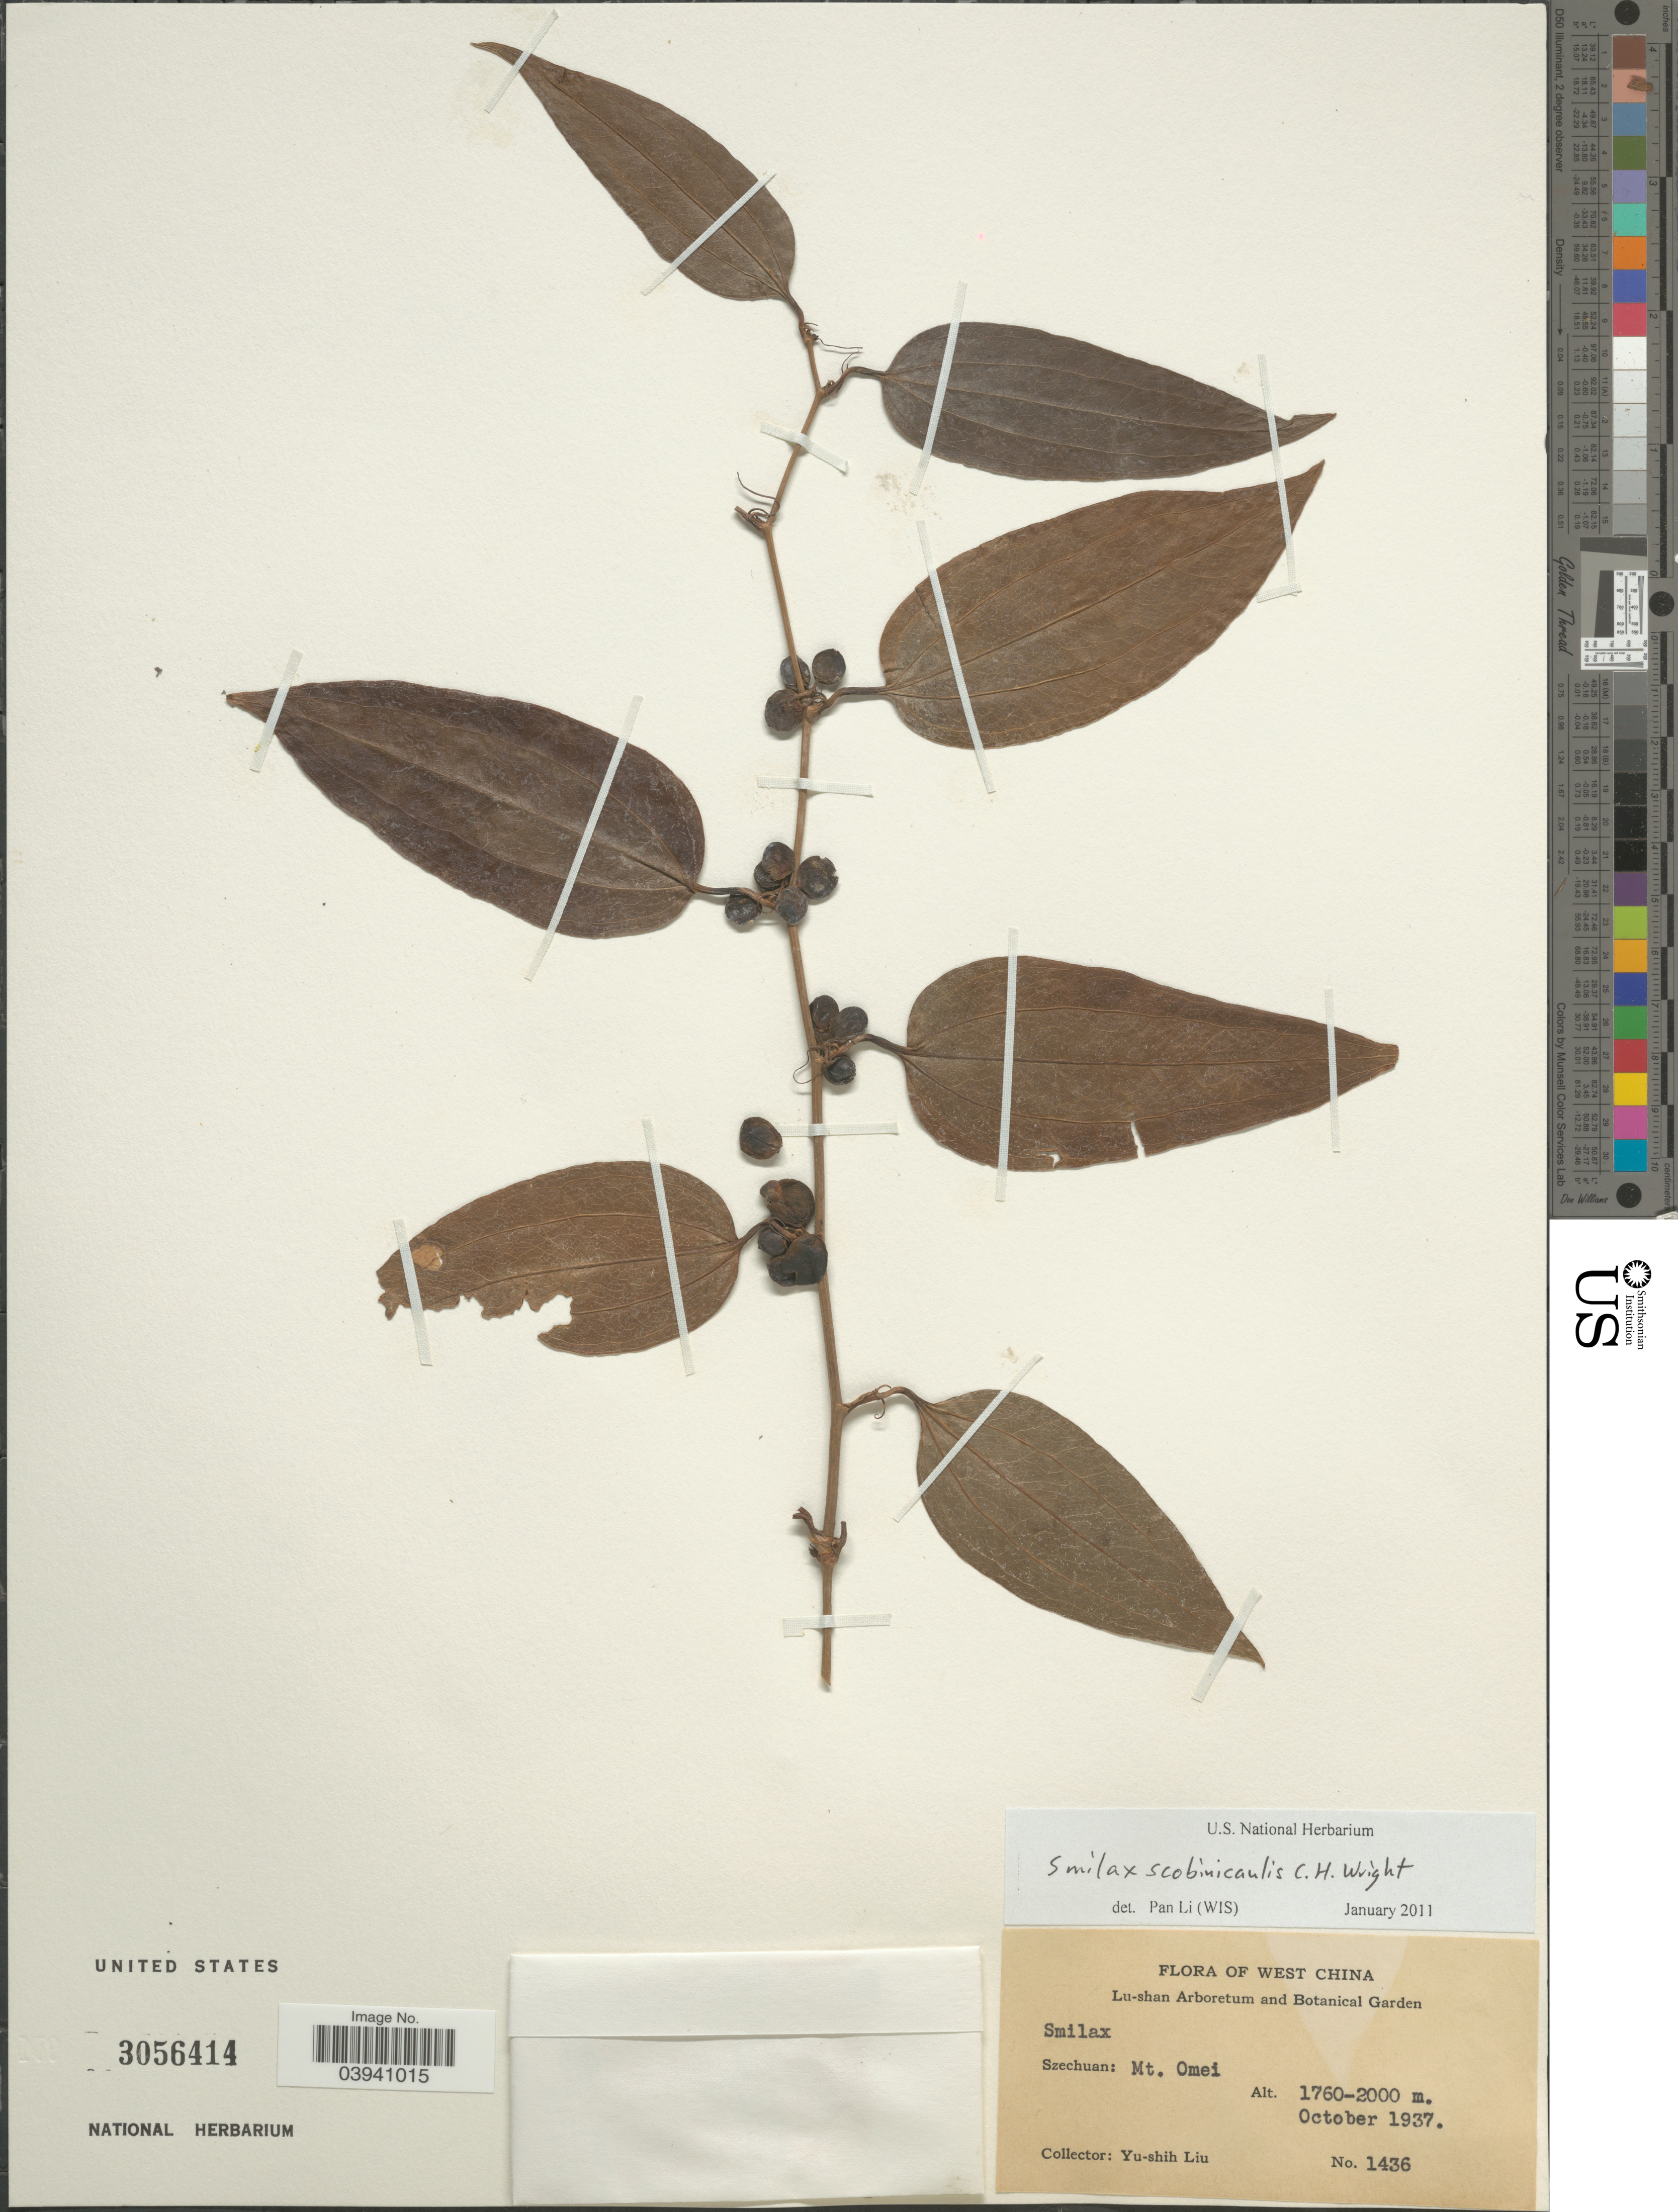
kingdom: Plantae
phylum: Tracheophyta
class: Liliopsida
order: Liliales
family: Smilacaceae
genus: Smilax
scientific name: Smilax scobinicaulis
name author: C.H. Wright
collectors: Y.-S. Liu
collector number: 1436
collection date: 1937-10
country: China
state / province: Sichuan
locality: West China. Szechuan: Mt. Omei.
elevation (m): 1760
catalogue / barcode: US 3056414